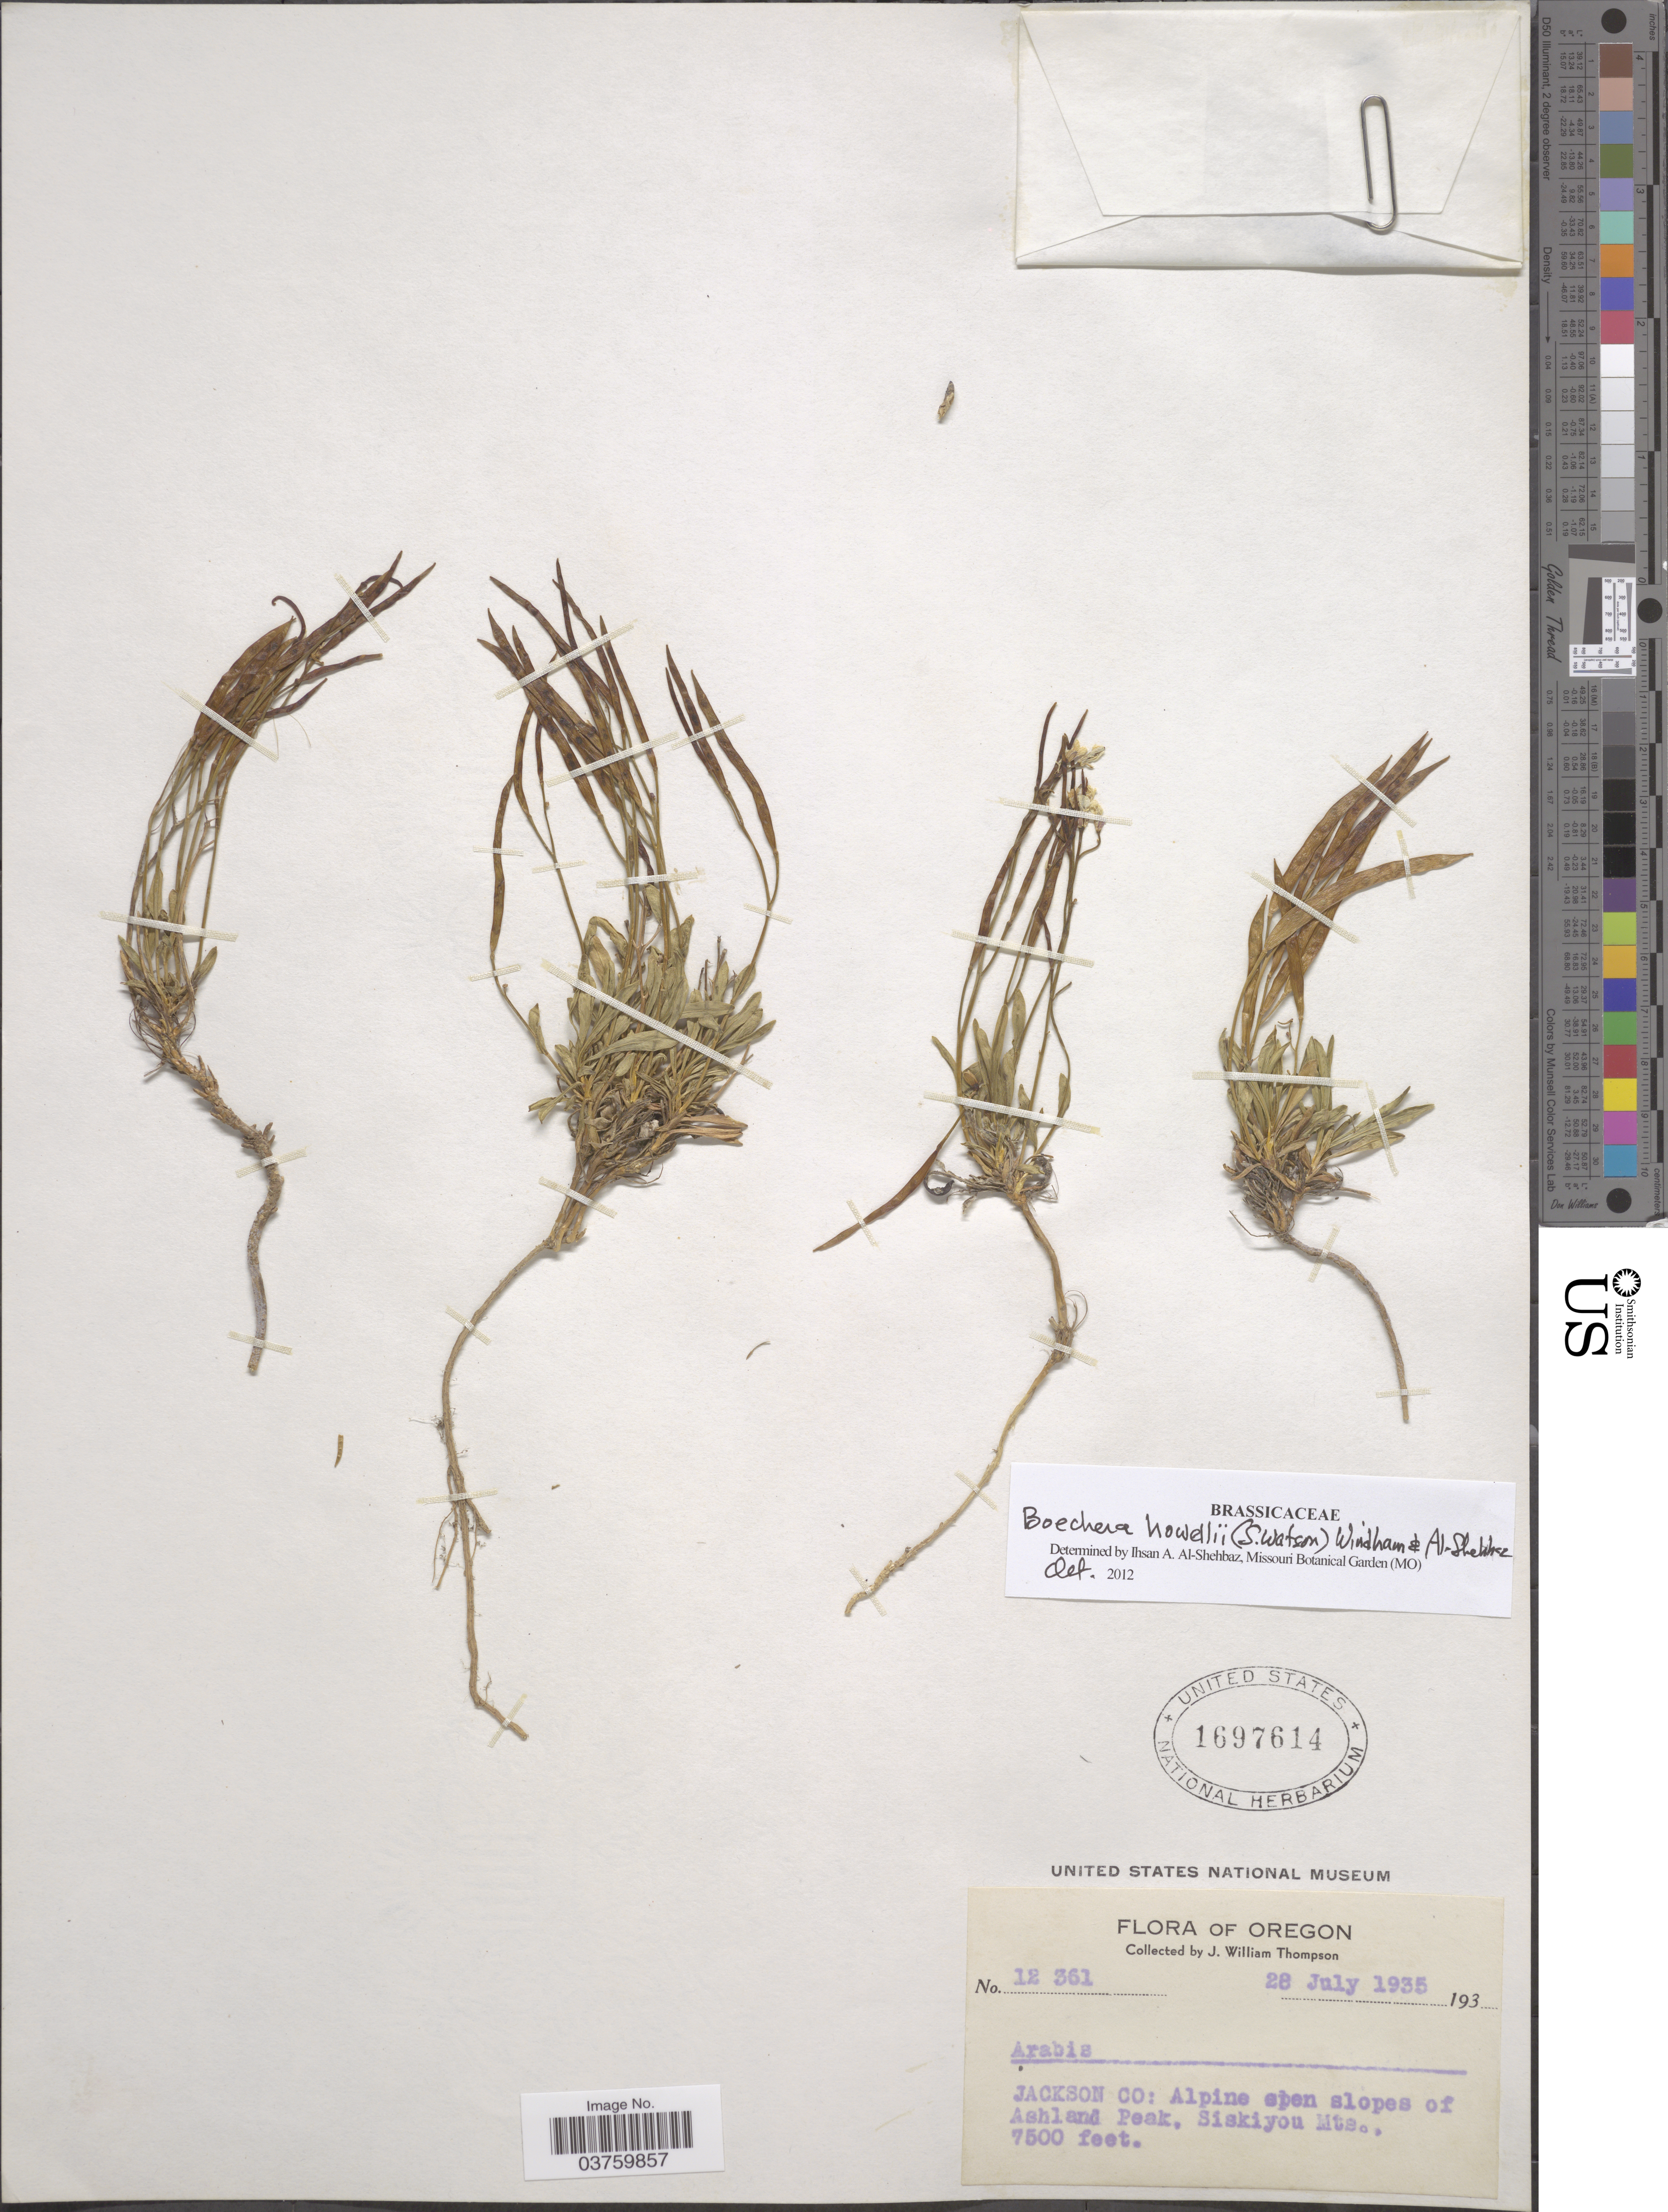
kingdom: Plantae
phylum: Tracheophyta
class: Magnoliopsida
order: Brassicales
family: Brassicaceae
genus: Boechera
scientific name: Boechera howellii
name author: (S. Watson) Windham & Al-Shehbaz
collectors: J. W. Thompson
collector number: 12361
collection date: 1935-07-28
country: United States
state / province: Oregon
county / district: Jackson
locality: Jackson Co: Alpine open slopes of Ashland Peak, Siskiyou Mts.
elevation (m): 2286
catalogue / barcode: US 1697614